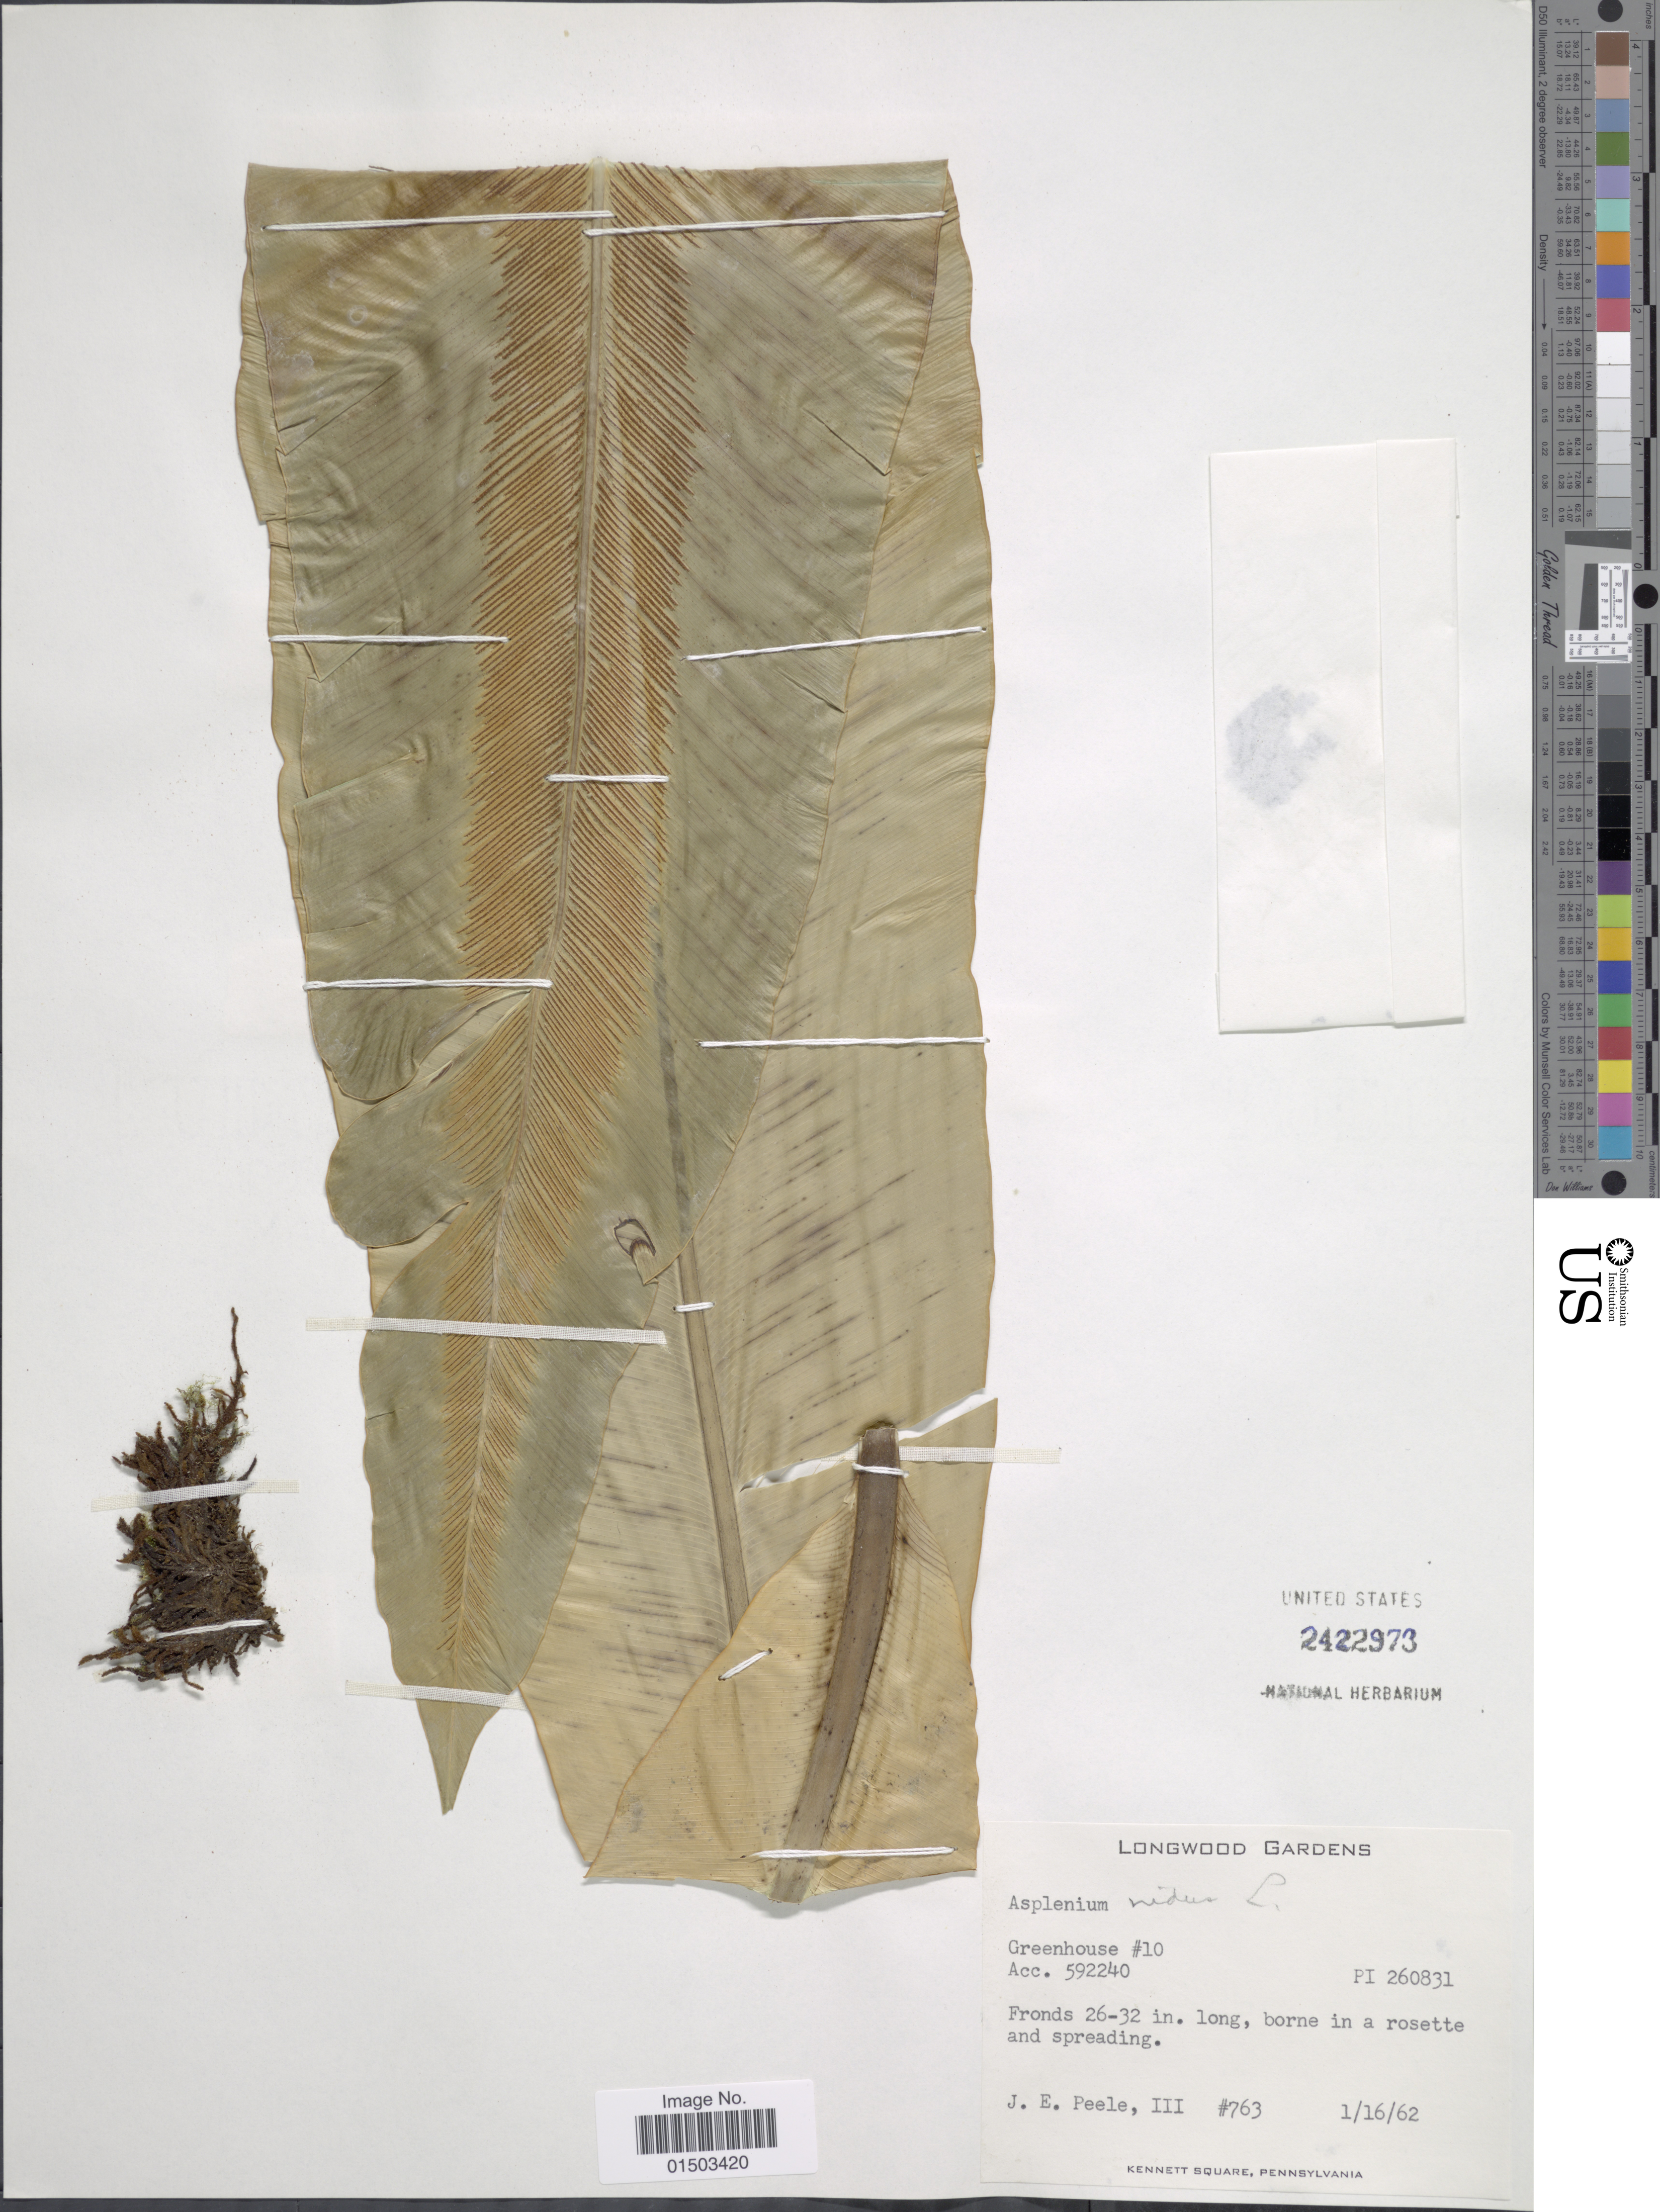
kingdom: Plantae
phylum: Tracheophyta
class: Polypodiopsida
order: Polypodiales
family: Aspleniaceae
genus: Asplenium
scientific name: Asplenium nidus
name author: L.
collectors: J. Peele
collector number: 763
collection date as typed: Transcribed d/m/y: 16/1/62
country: United States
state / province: Pennsylvania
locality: Longwood Gradens. Greenhouse #10. Acc. 592240. Kennet Square, pennsylvania.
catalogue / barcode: US 2422973